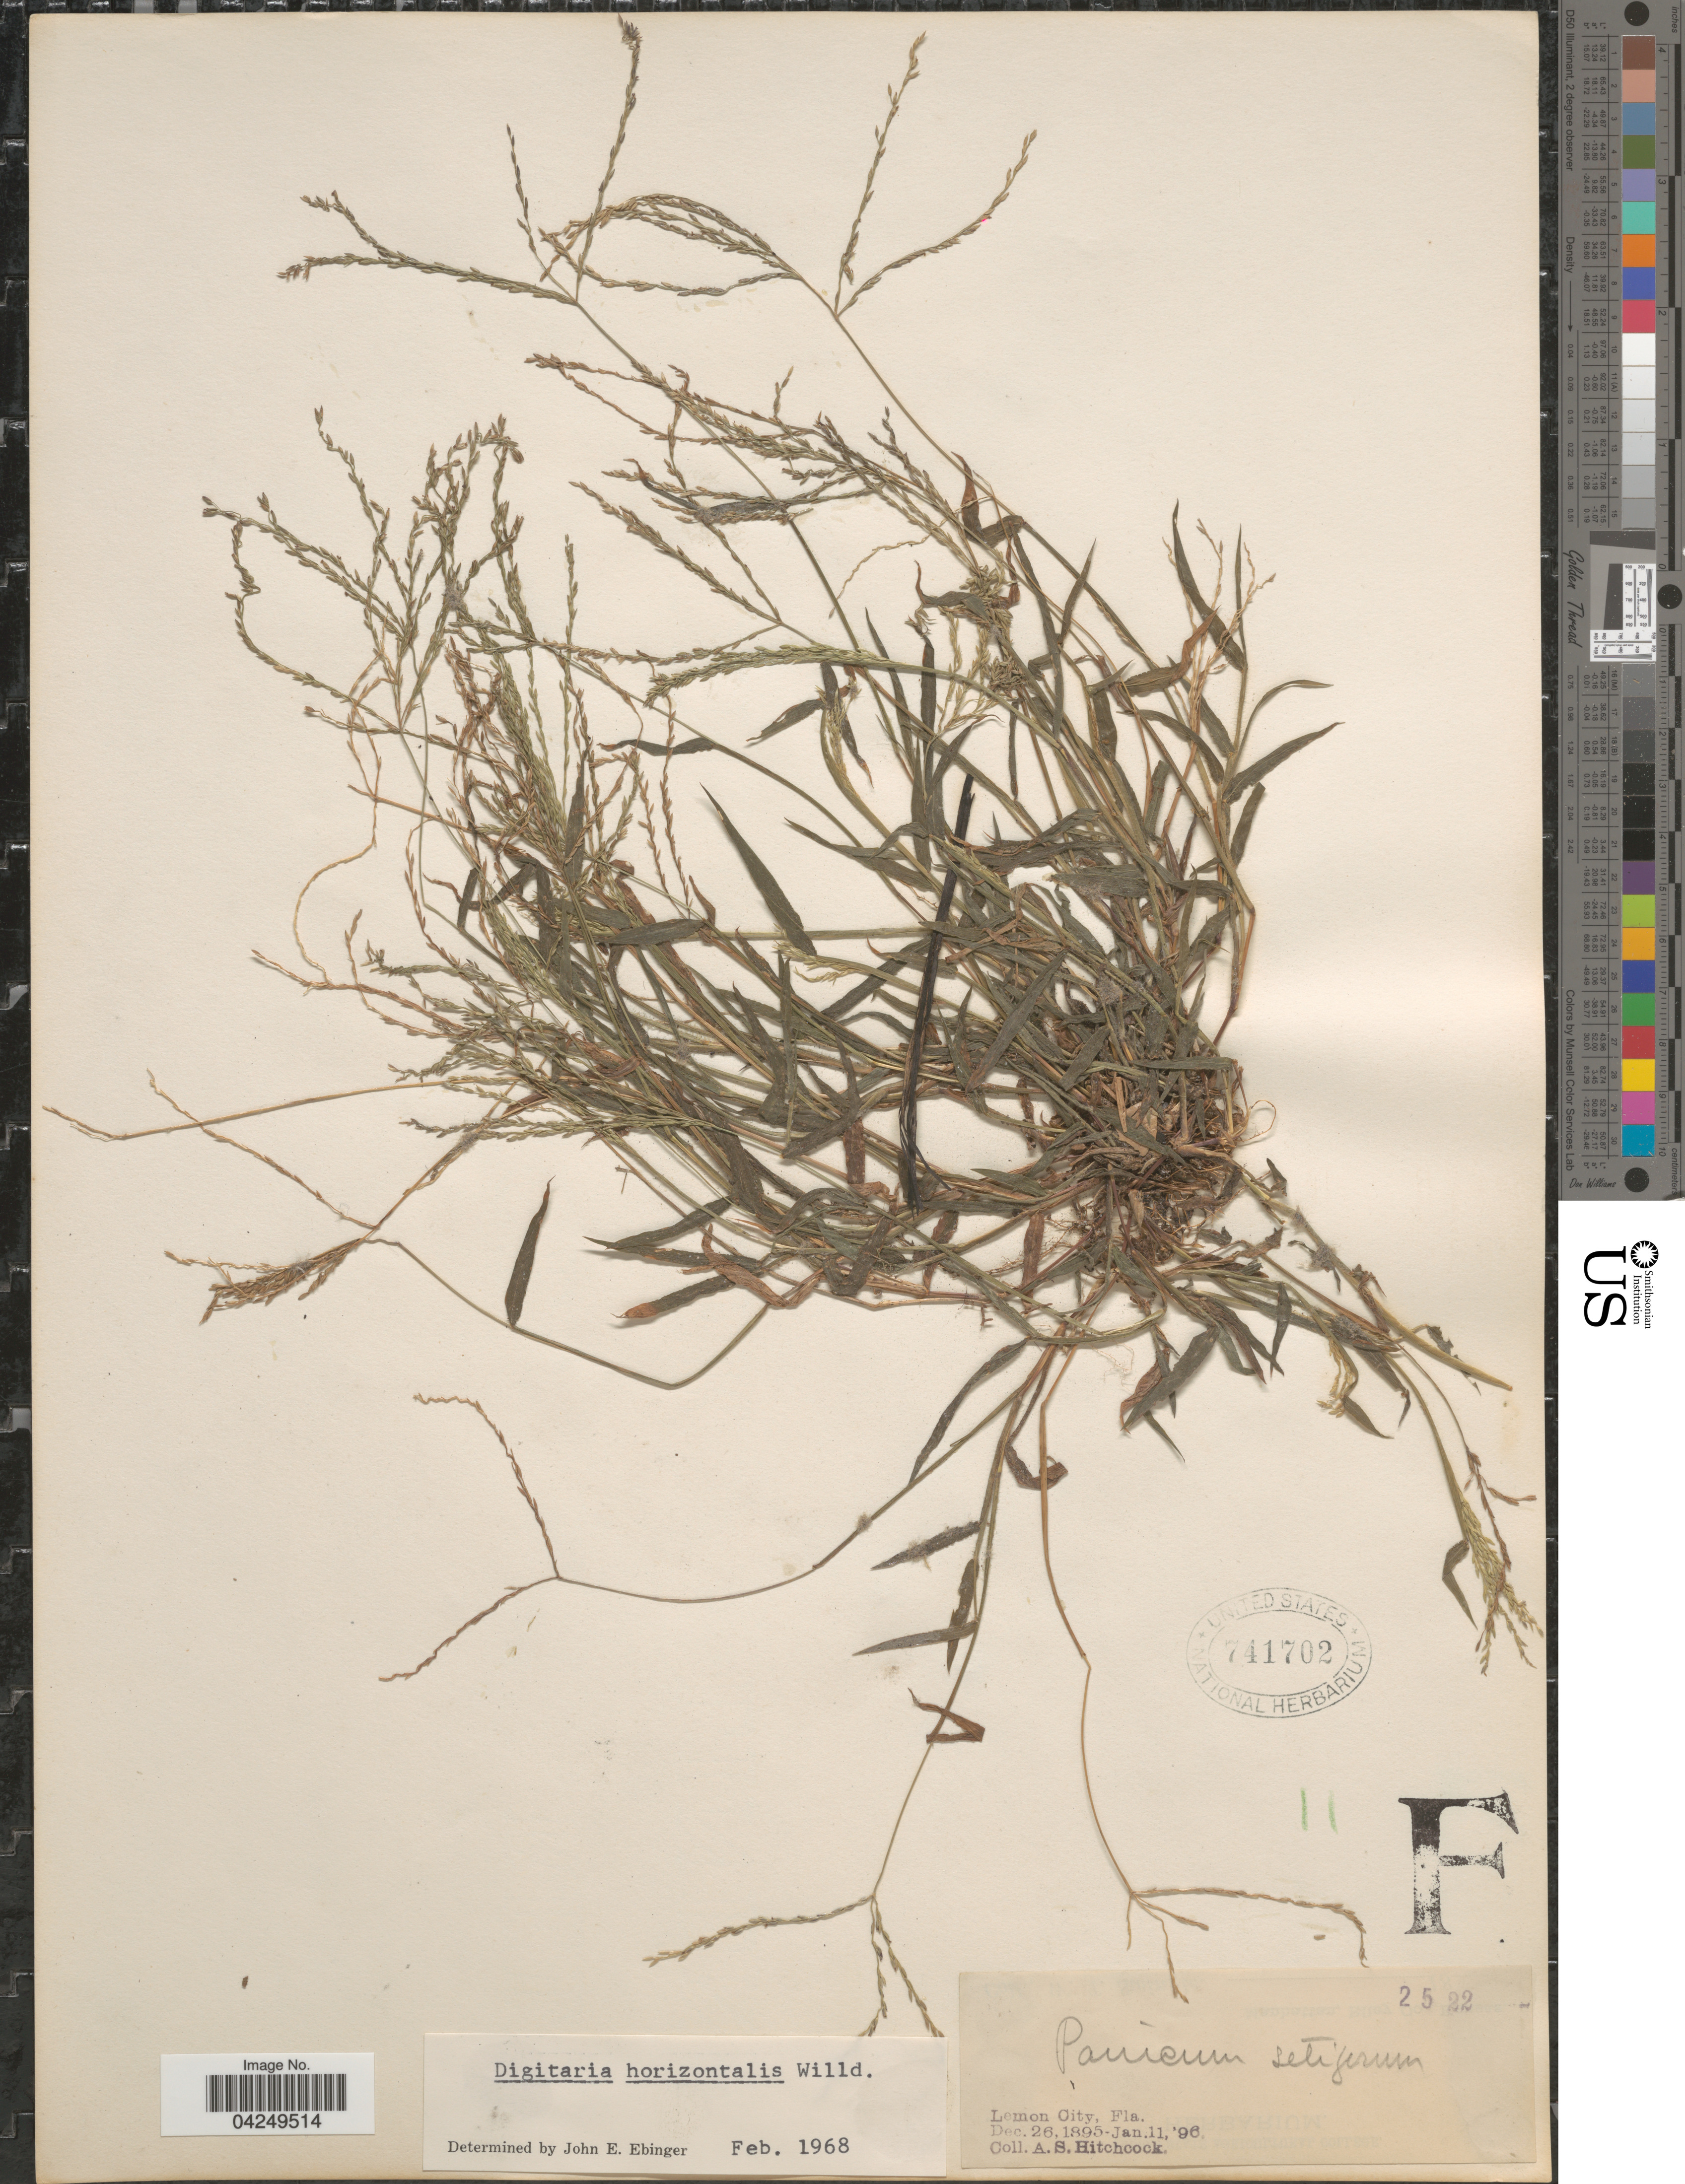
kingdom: Plantae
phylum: Tracheophyta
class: Liliopsida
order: Poales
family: Poaceae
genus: Digitaria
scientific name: Digitaria horizontalis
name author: Willd.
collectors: A. S. Hitchcock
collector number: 2522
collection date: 1895-12-26/1896-01-11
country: United States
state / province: Florida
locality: Lemon City.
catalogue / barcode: US 741702